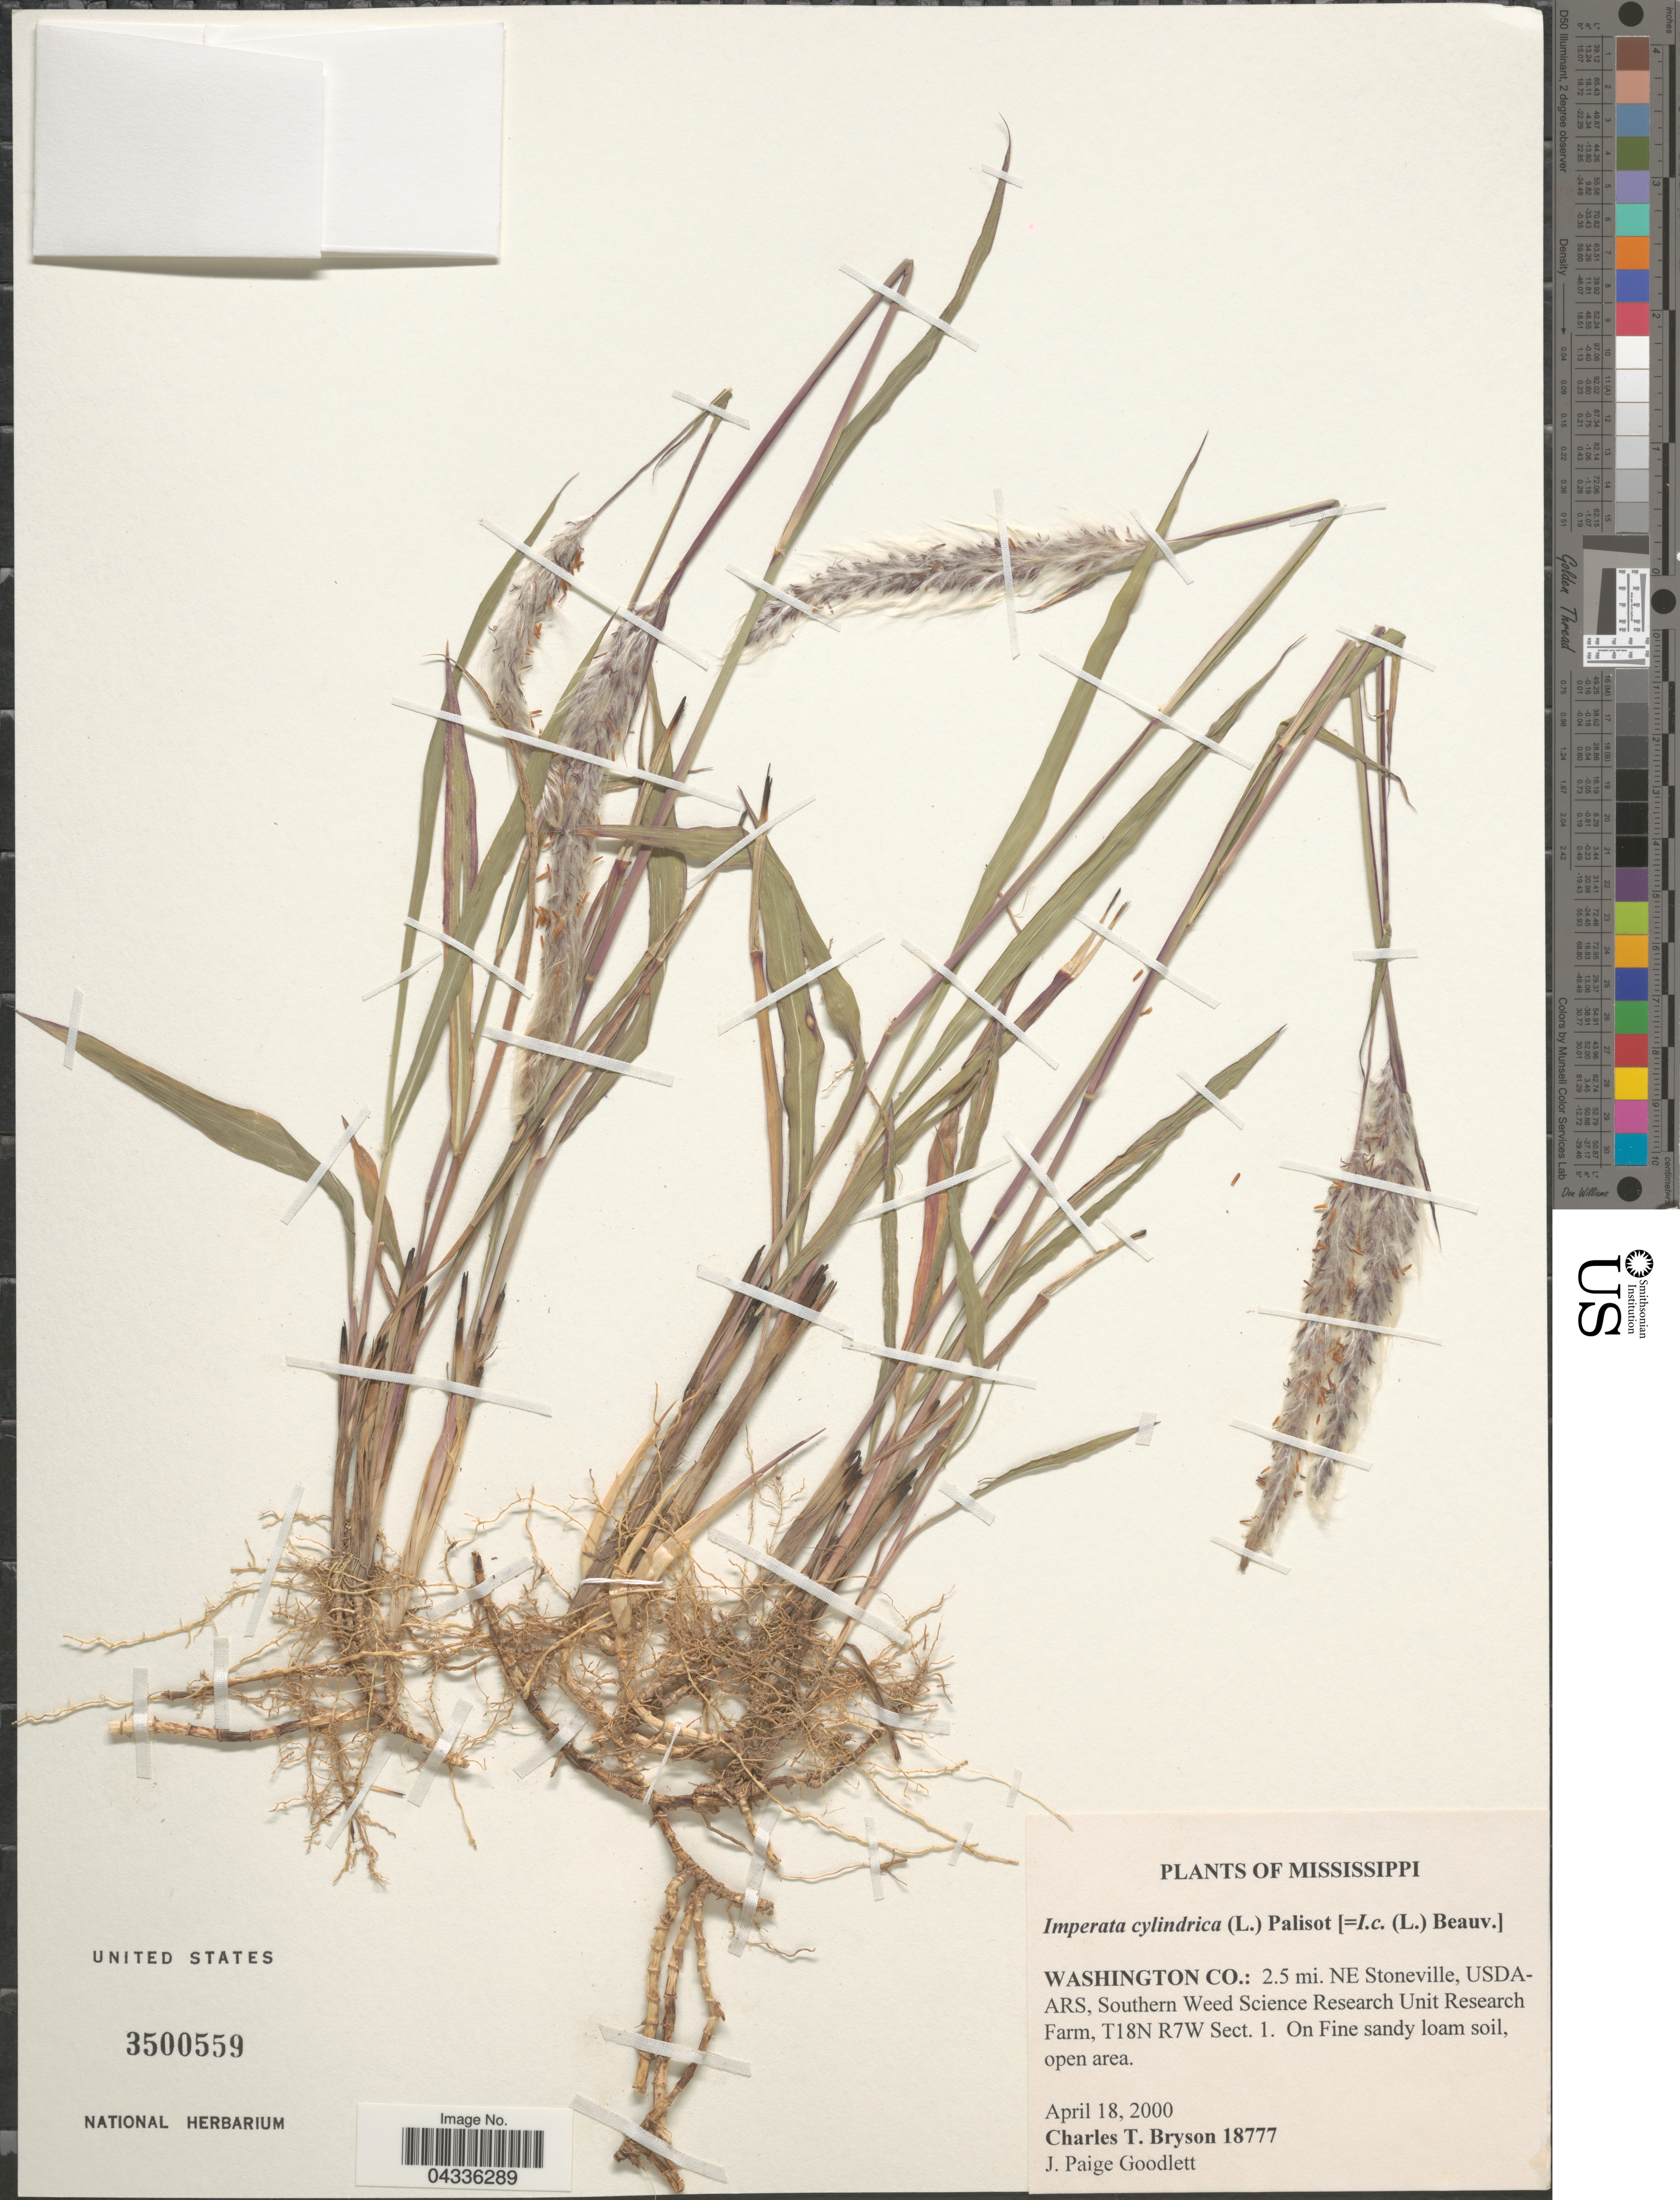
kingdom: Plantae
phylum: Tracheophyta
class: Liliopsida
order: Poales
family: Poaceae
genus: Imperata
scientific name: Imperata cylindrica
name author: (L.) P. Beauv.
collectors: C. Bryson & J. Goodlett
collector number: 18777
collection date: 2000-04-18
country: United States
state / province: Mississippi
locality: Washington Co.: 2.5 mi. NE Stoneville, USDA-ARS, Southern Weed Science Research Unit Research Farm, T18N R7W Sect. 1.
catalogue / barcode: US 3500559